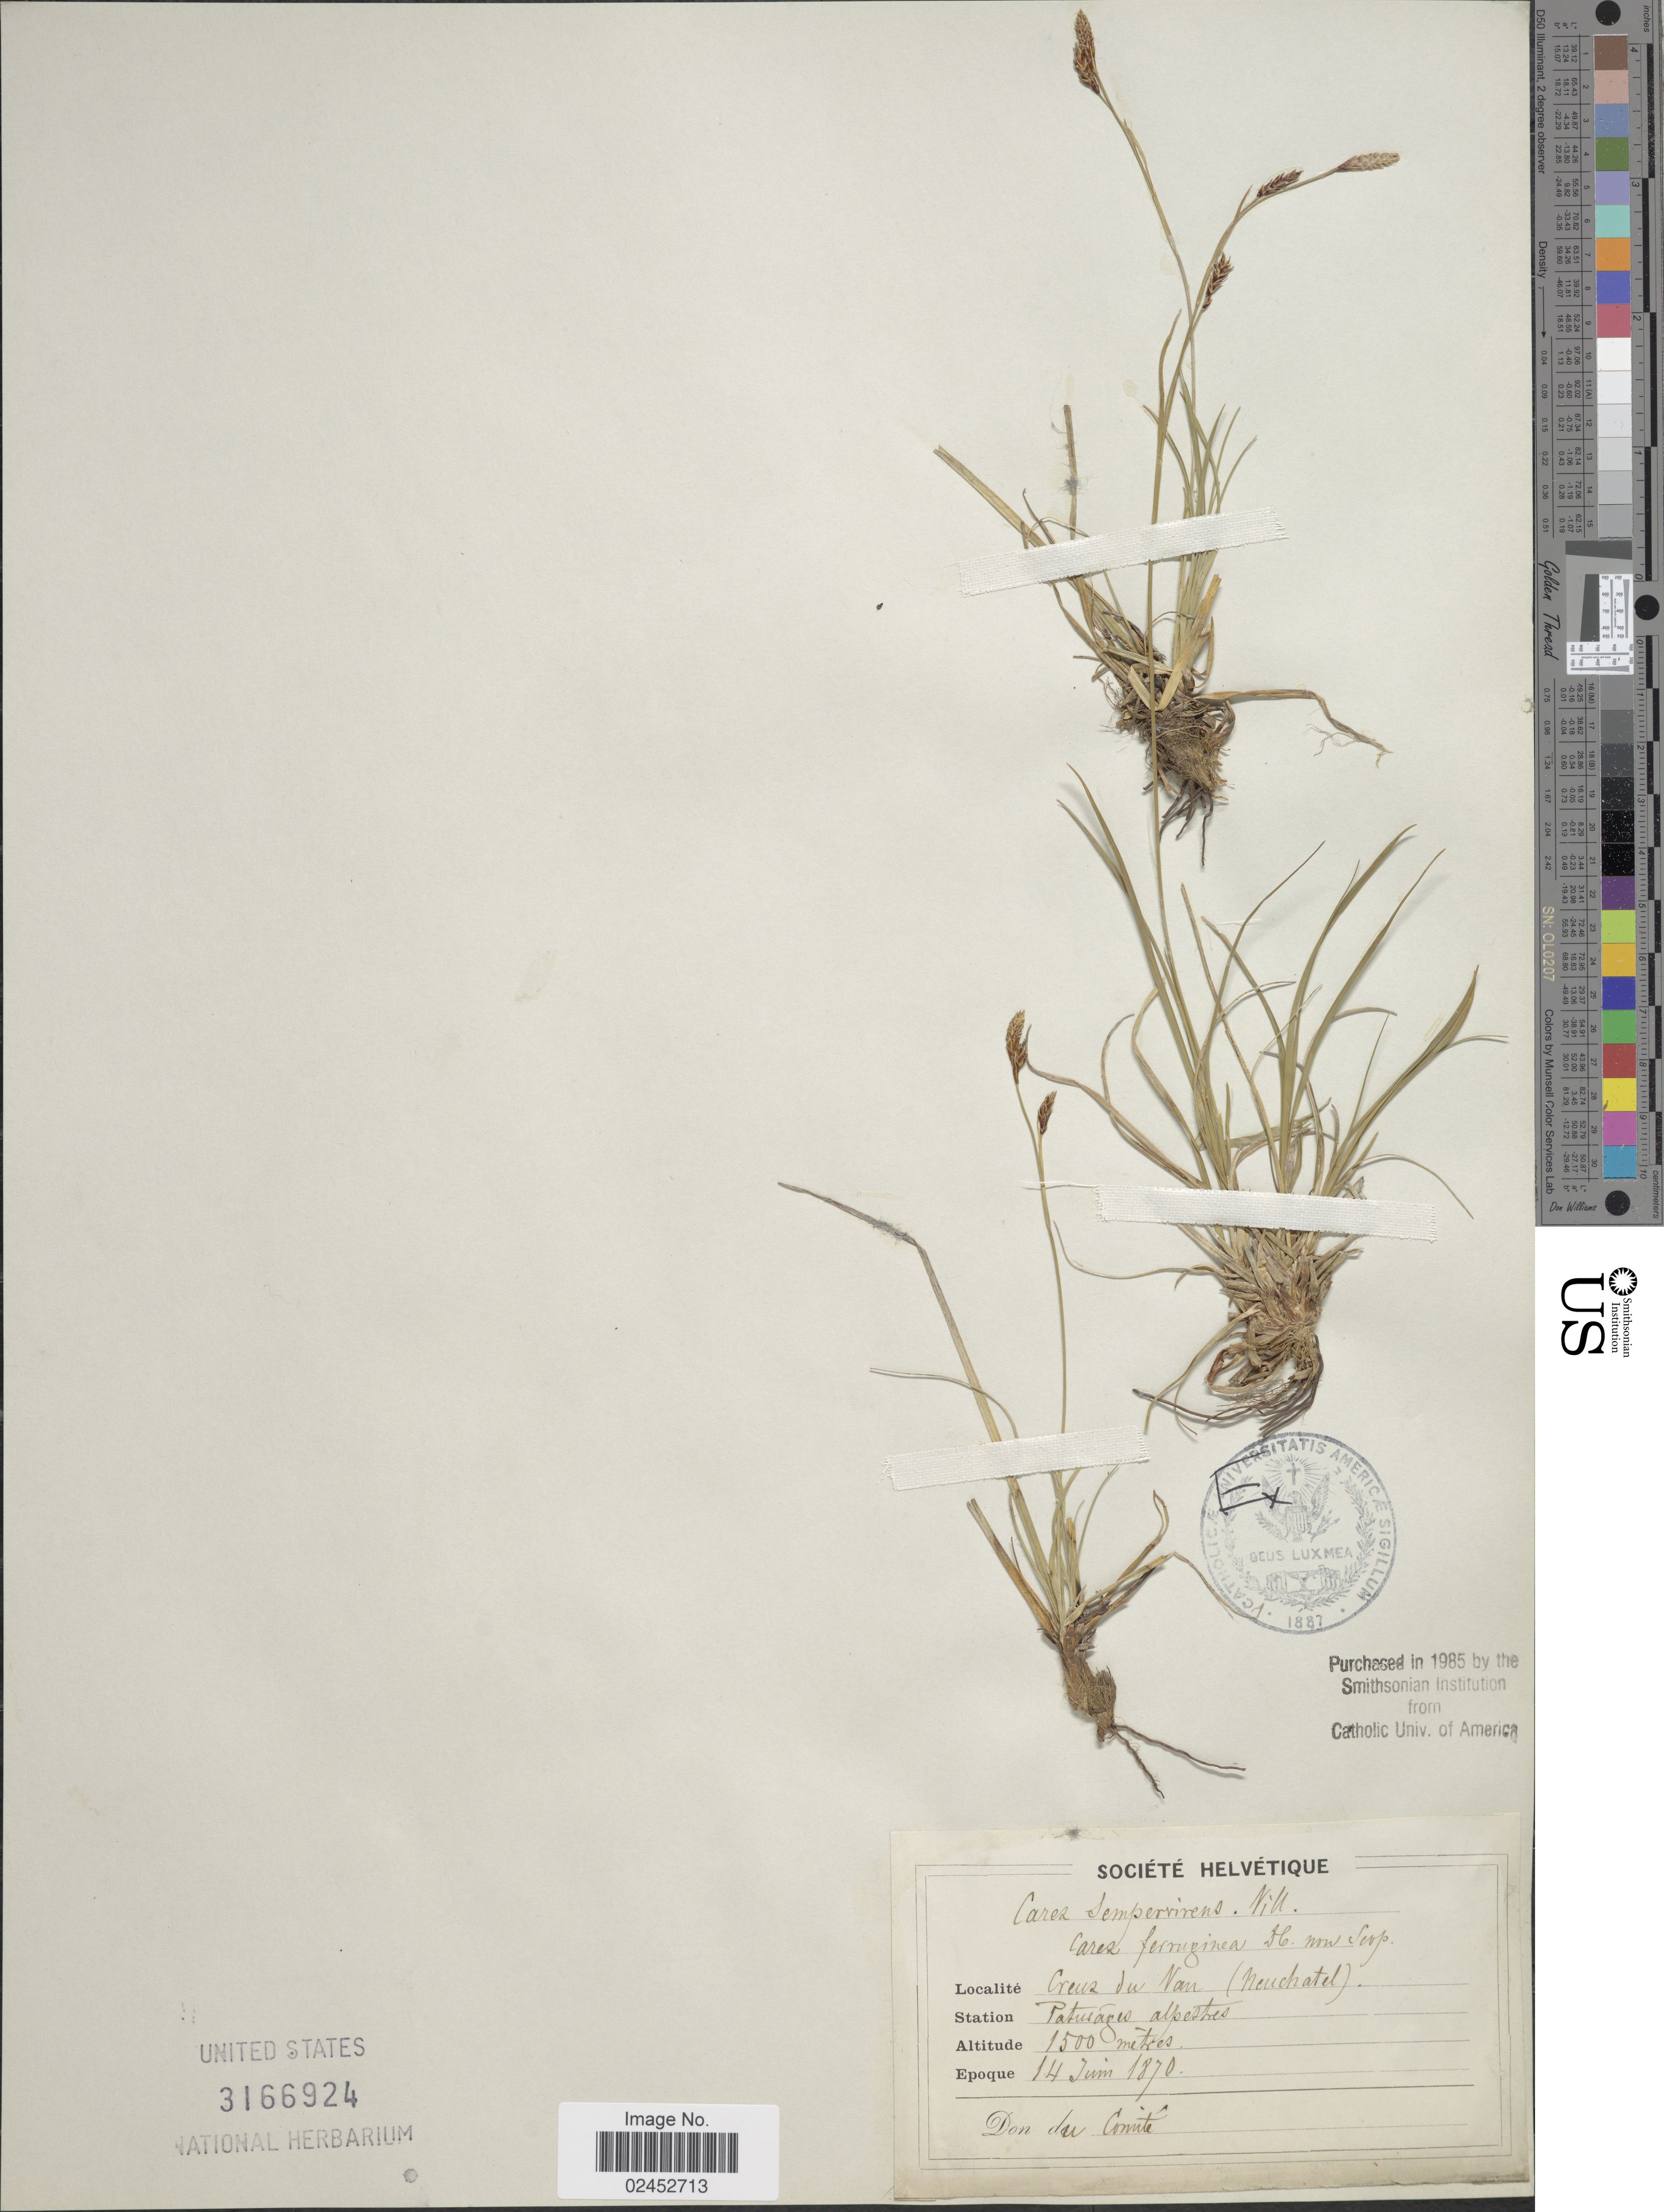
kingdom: Plantae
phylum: Tracheophyta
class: Liliopsida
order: Poales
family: Cyperaceae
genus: Carex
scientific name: Carex sempervirens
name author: Vill.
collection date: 1870-06-14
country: Switzerland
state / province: Neuchâtel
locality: Societe Helvetique, Cruez du nan (Neuchatel), Paturages alpestres.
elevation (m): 1500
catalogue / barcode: US 3166924